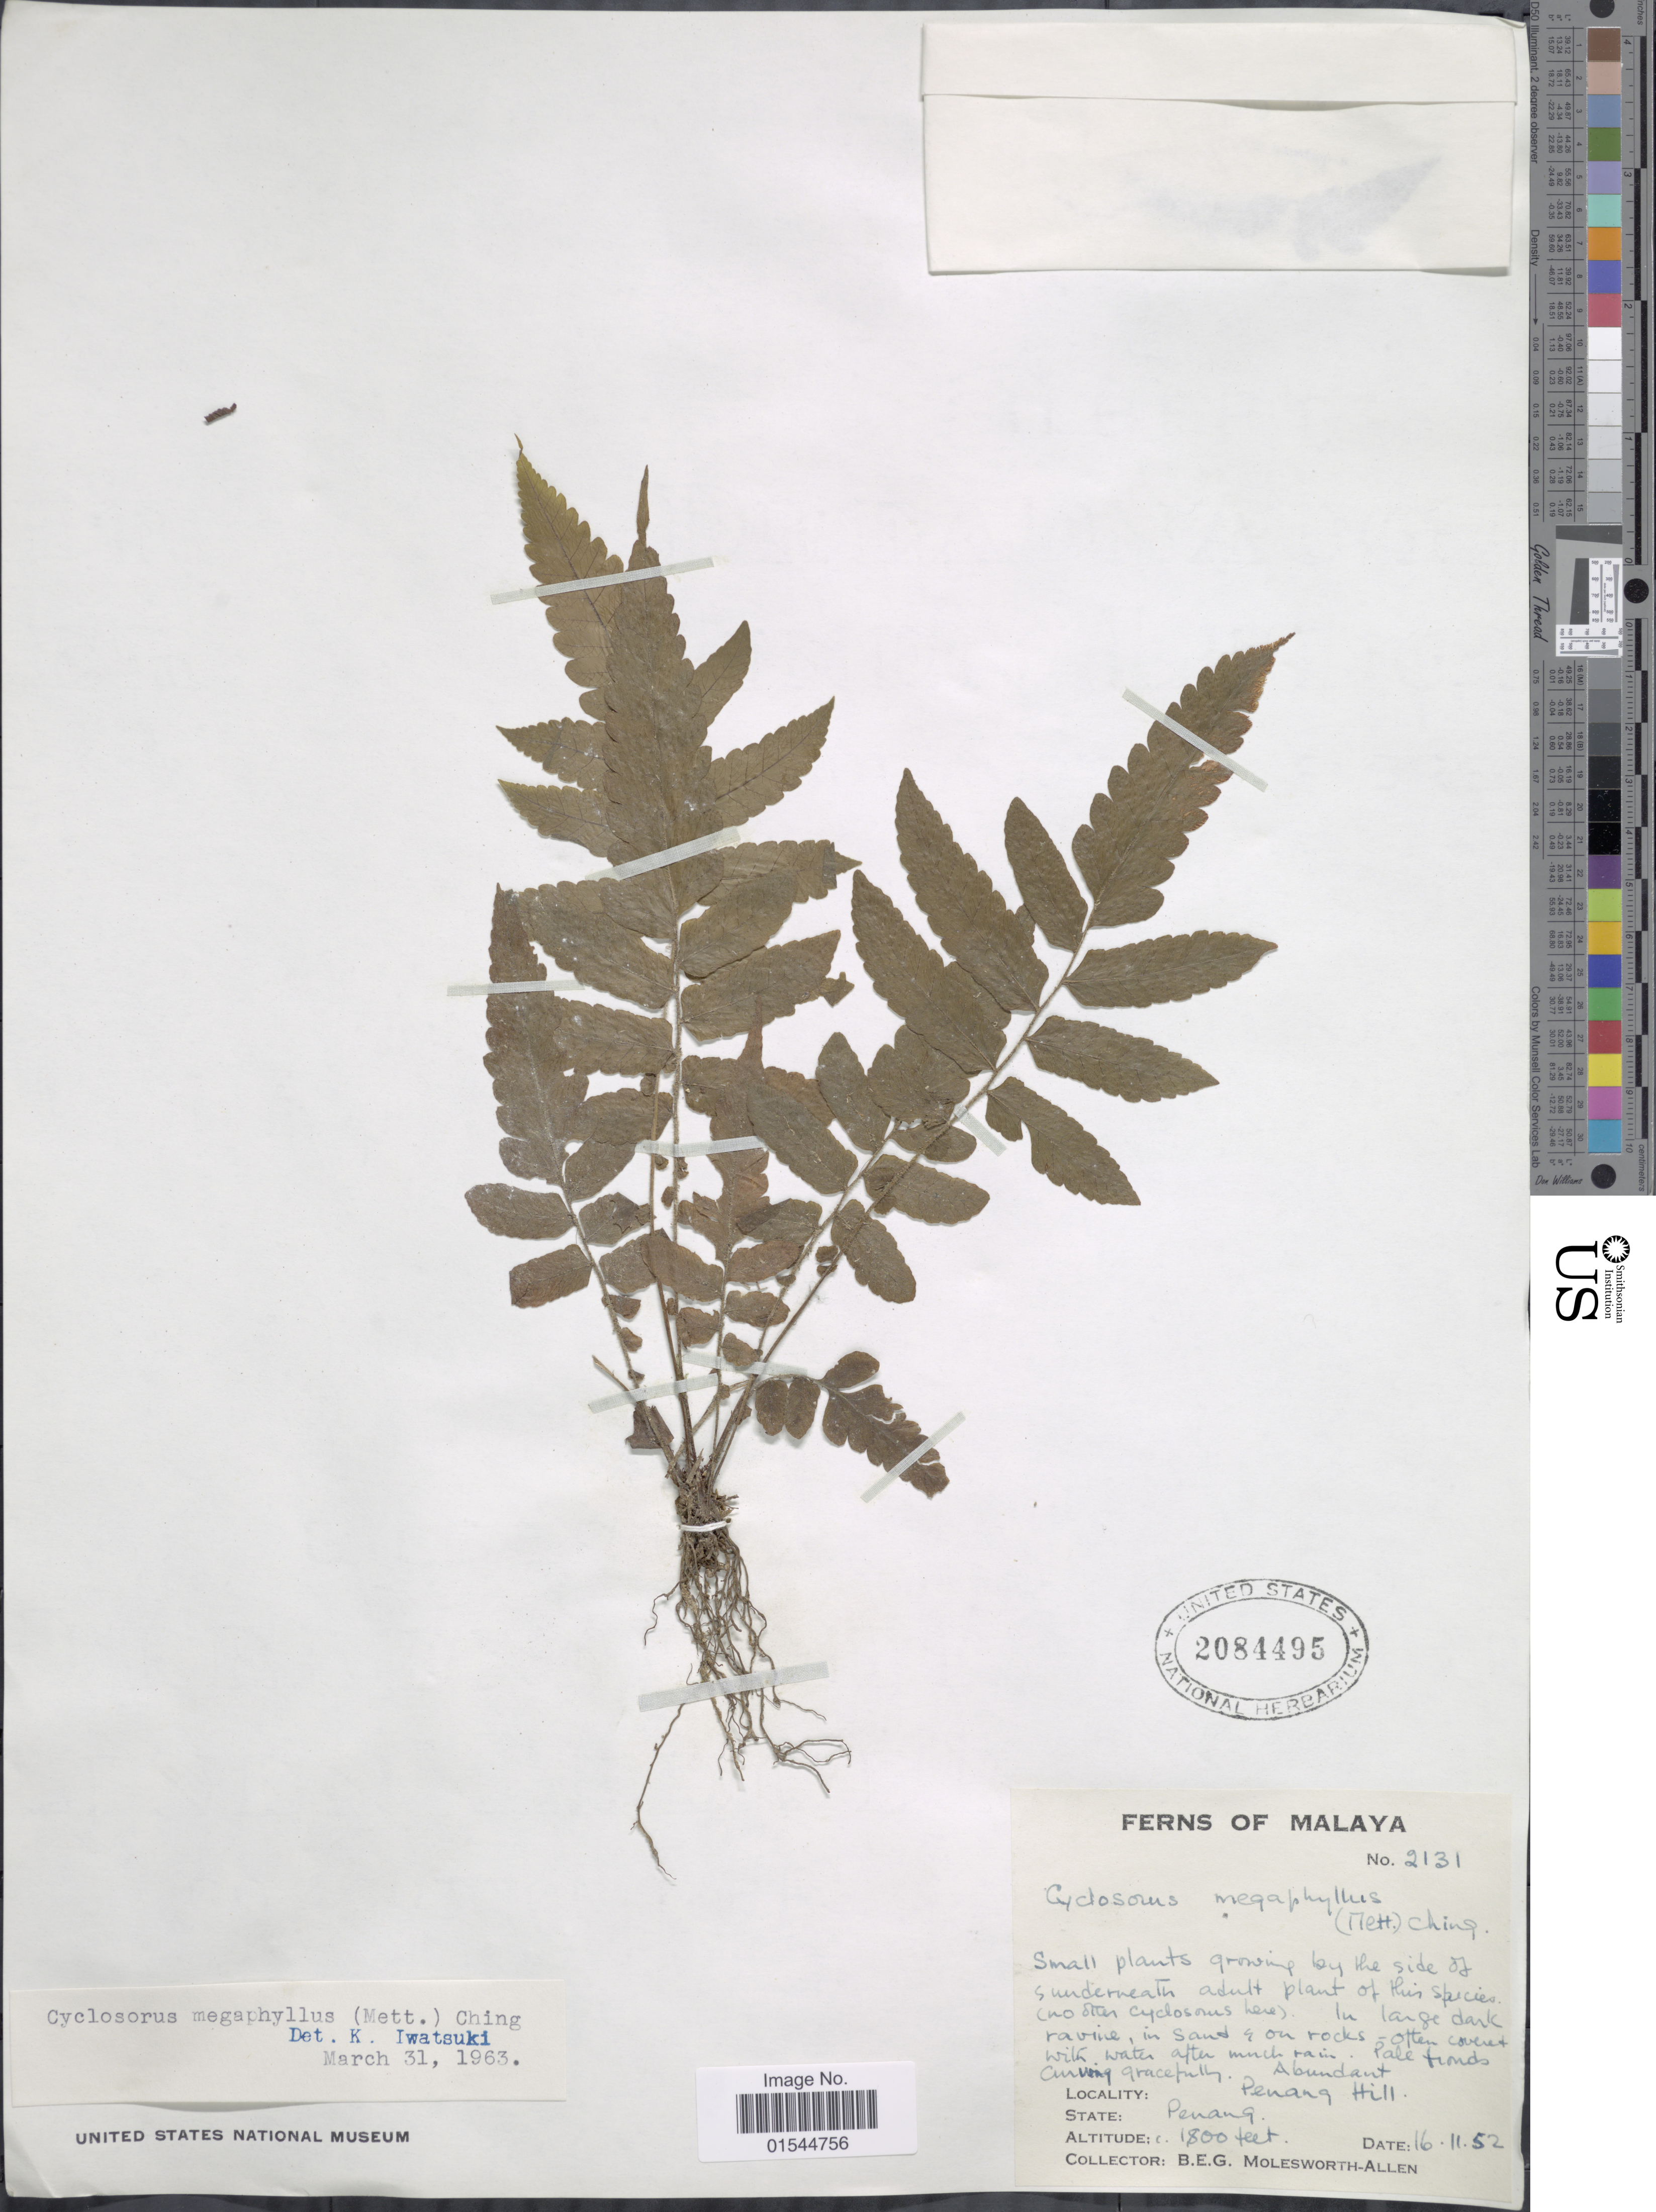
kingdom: Plantae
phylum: Tracheophyta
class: Polypodiopsida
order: Polypodiales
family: Thelypteridaceae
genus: Sphaerostephanos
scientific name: Sphaerostephanos penniger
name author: (Hook.) Holttum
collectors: B. E. G. Molesworth-Allen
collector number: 2131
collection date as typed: Transcribed d/m/y: 16/11/52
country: Malaysia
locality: Malaya, Penang Hill, State Penang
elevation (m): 549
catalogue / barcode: US 2084495